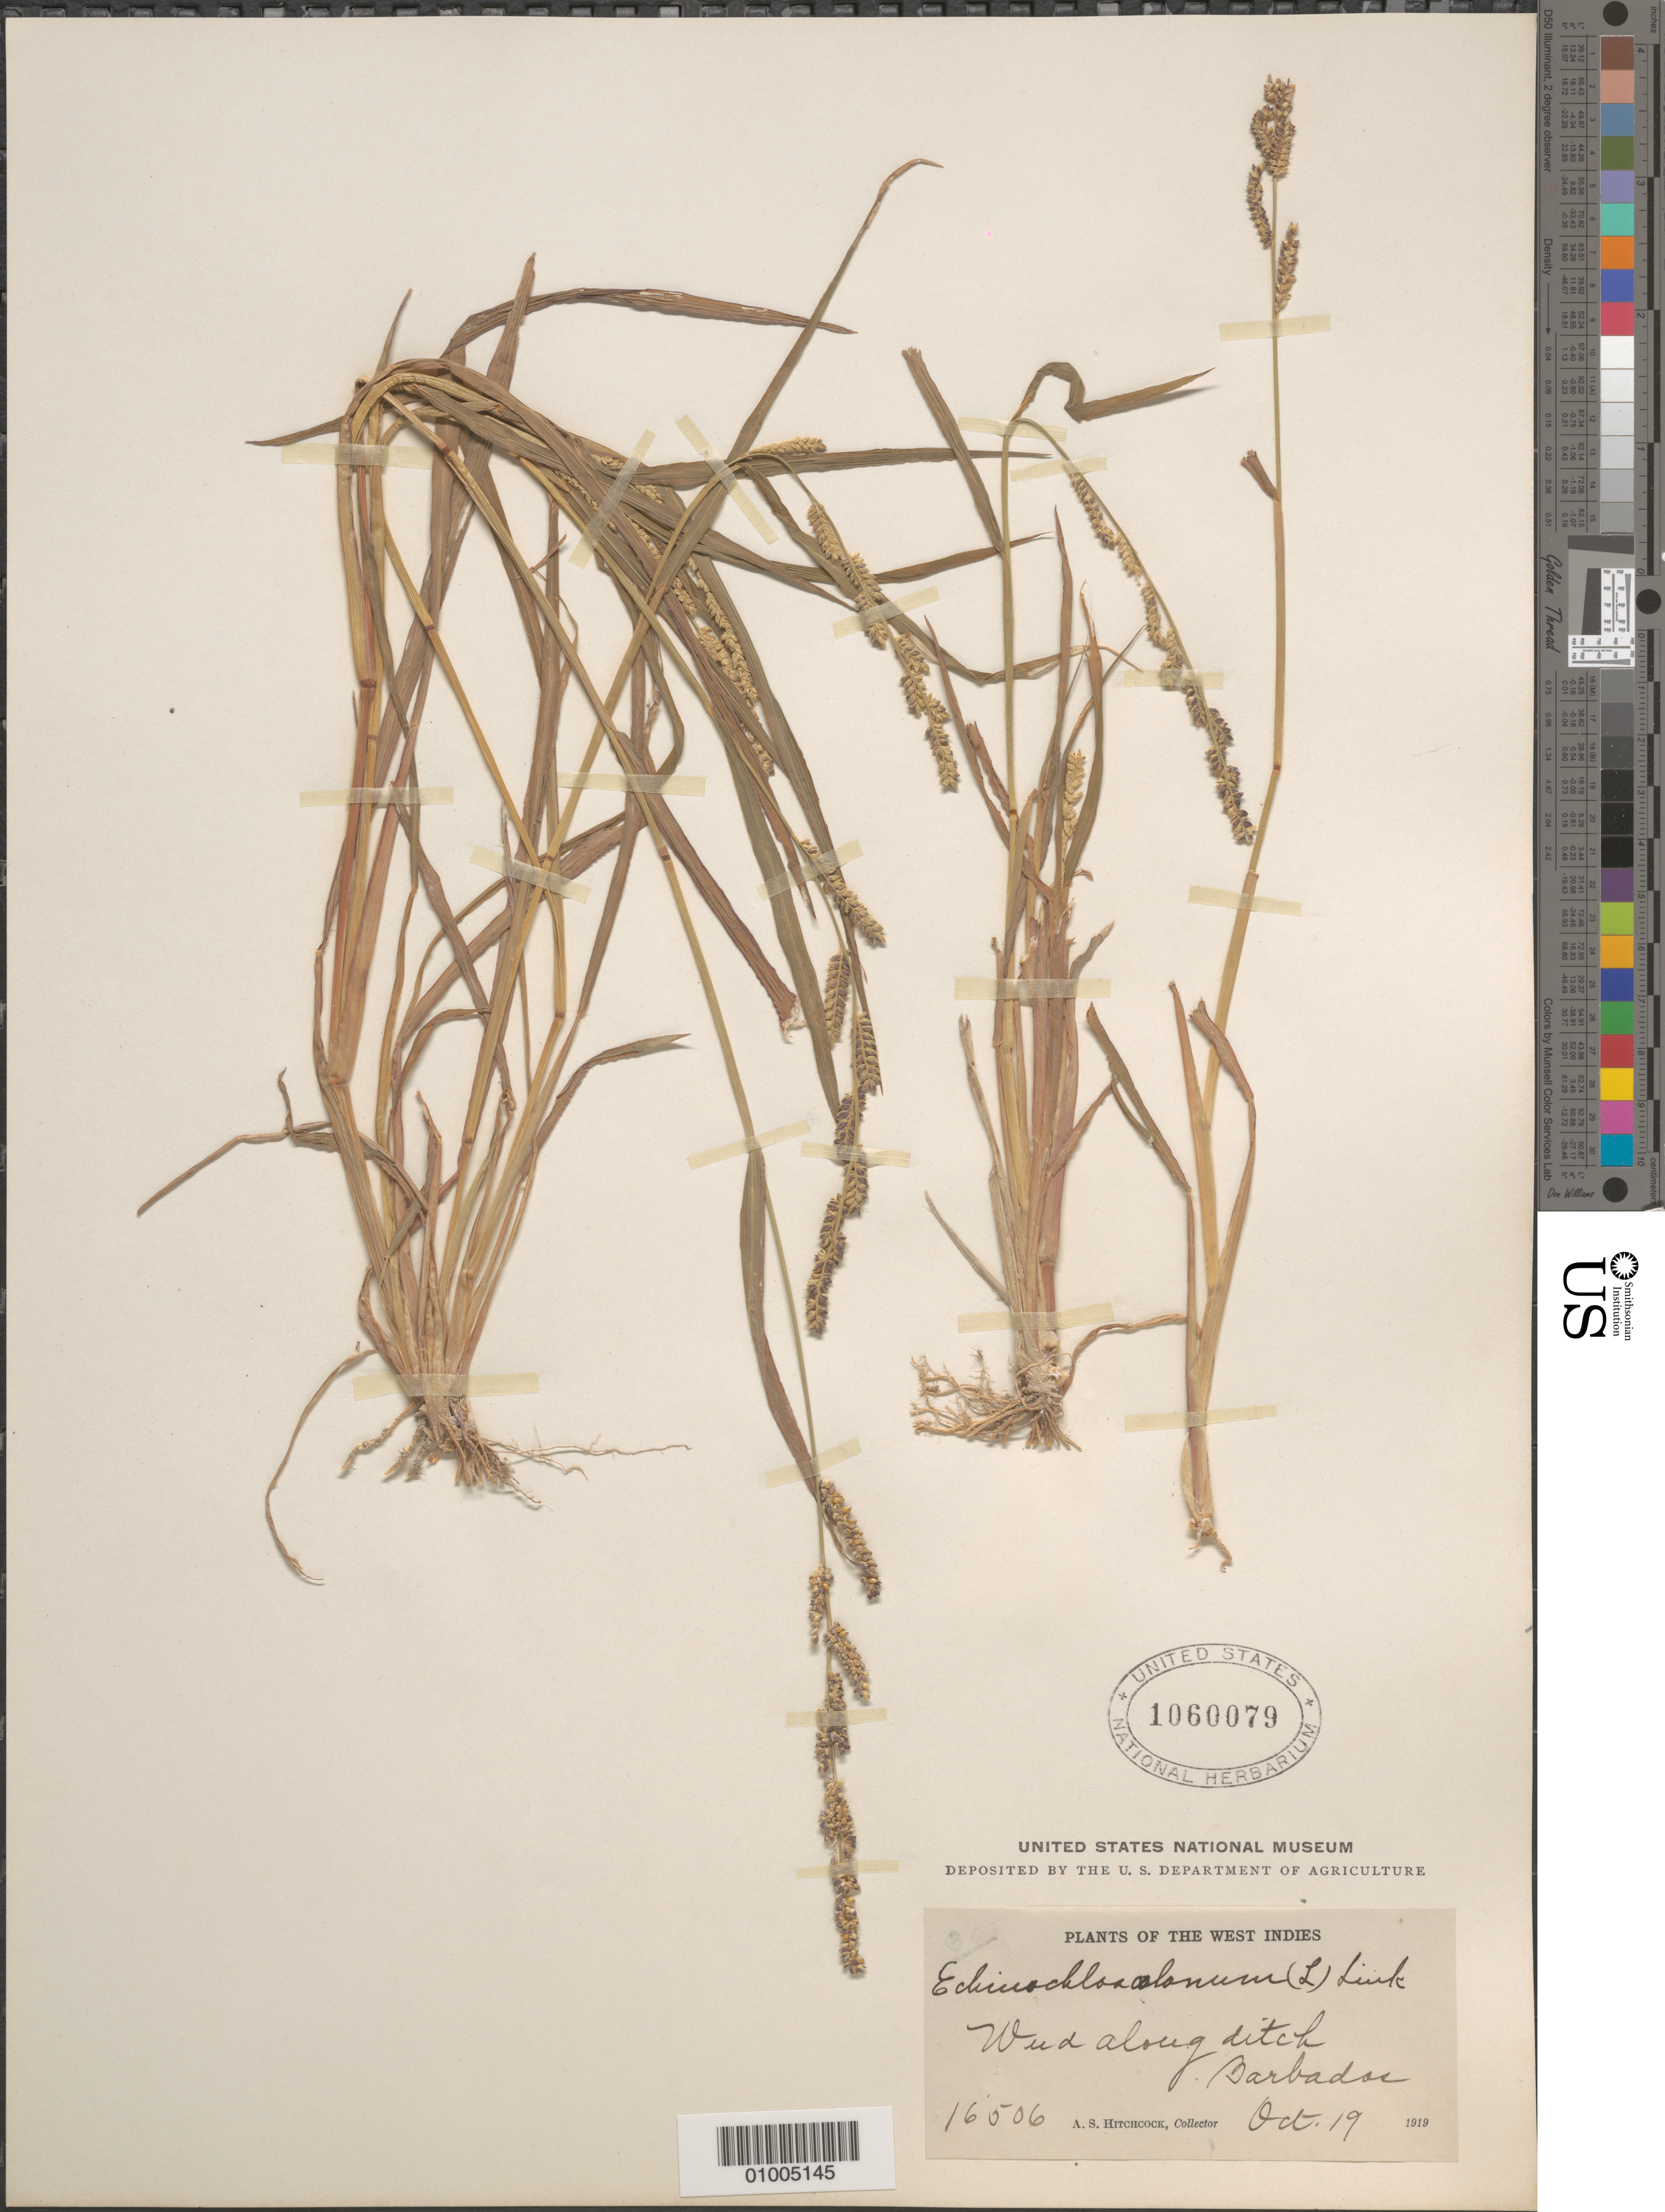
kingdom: Plantae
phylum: Tracheophyta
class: Liliopsida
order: Poales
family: Poaceae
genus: Echinochloa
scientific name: Echinochloa colona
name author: (L.) Link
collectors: A. S. Hitchcock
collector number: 16506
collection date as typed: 19 Oct 1919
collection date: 1919-10-19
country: Barbados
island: Barbados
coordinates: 0 N, 0 E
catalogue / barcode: US 1060079